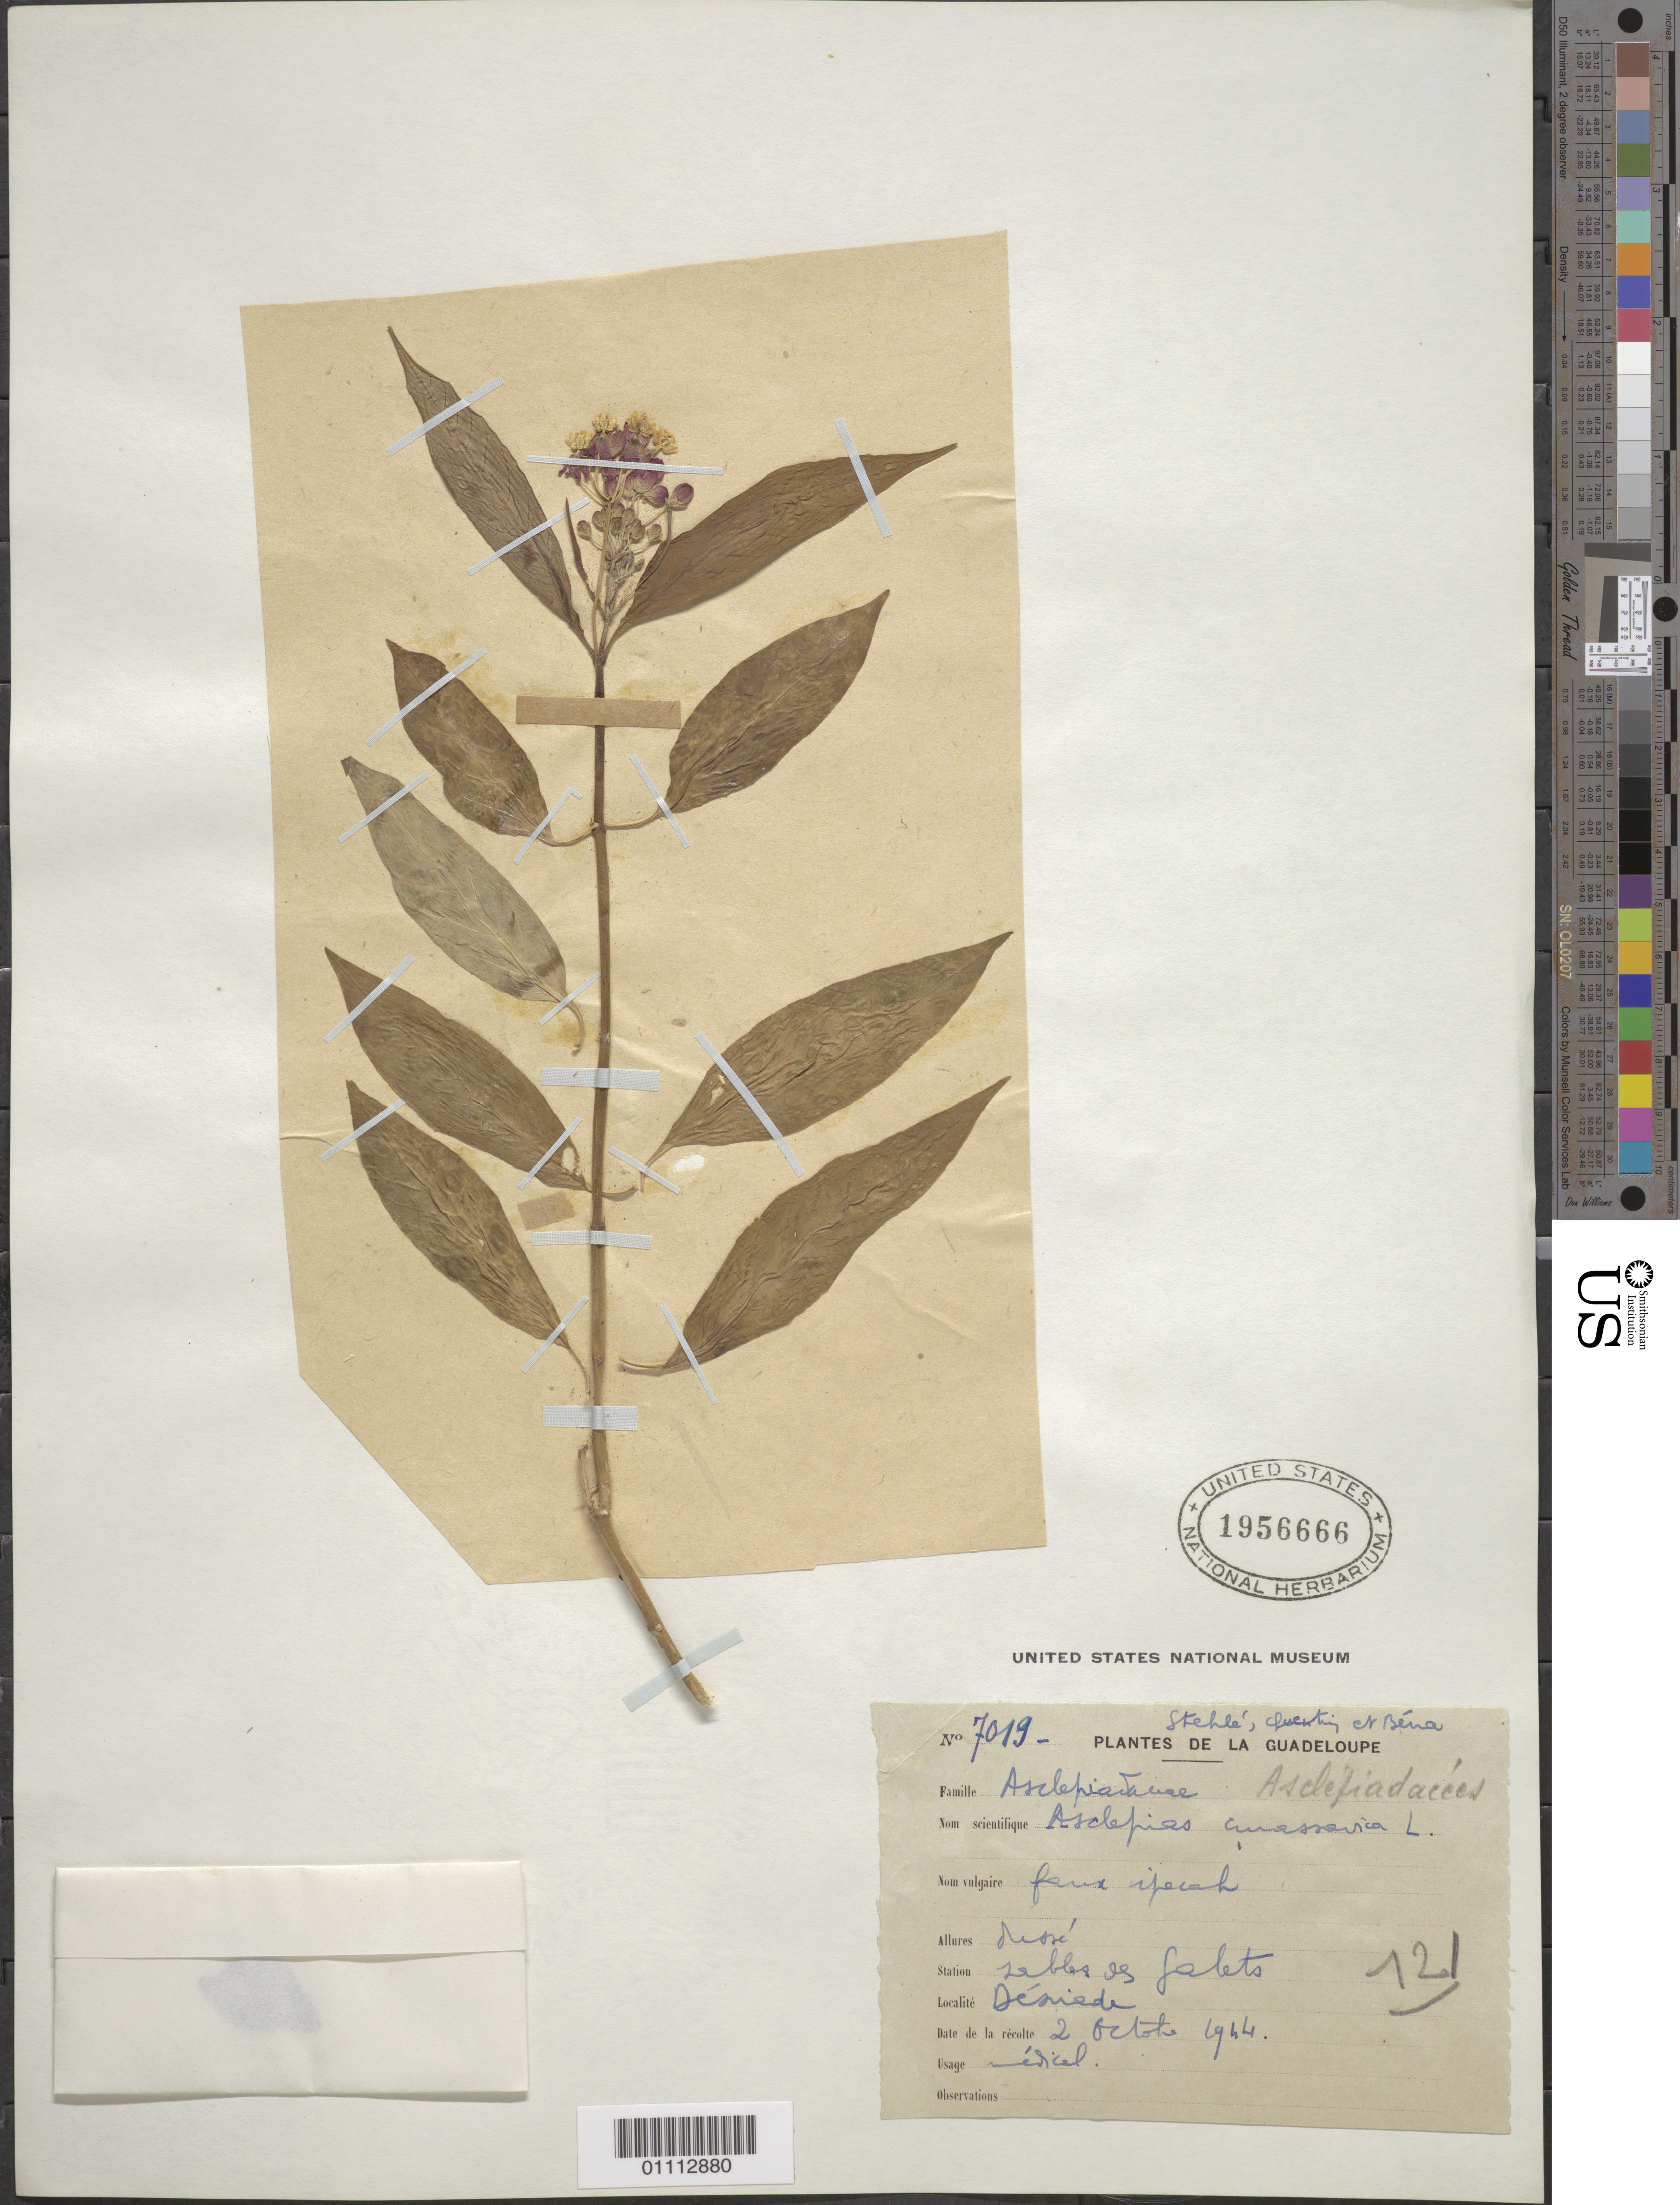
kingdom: Plantae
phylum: Tracheophyta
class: Magnoliopsida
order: Gentianales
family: Apocynaceae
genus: Asclepias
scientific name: Asclepias curassavica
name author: L.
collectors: H. Stehlé, L. Quentin & R. Béna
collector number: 7019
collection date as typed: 02 Oct 1944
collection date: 1944-10-02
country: Guadeloupe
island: La Désirade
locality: Sables de galets. Dense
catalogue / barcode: US 1956666